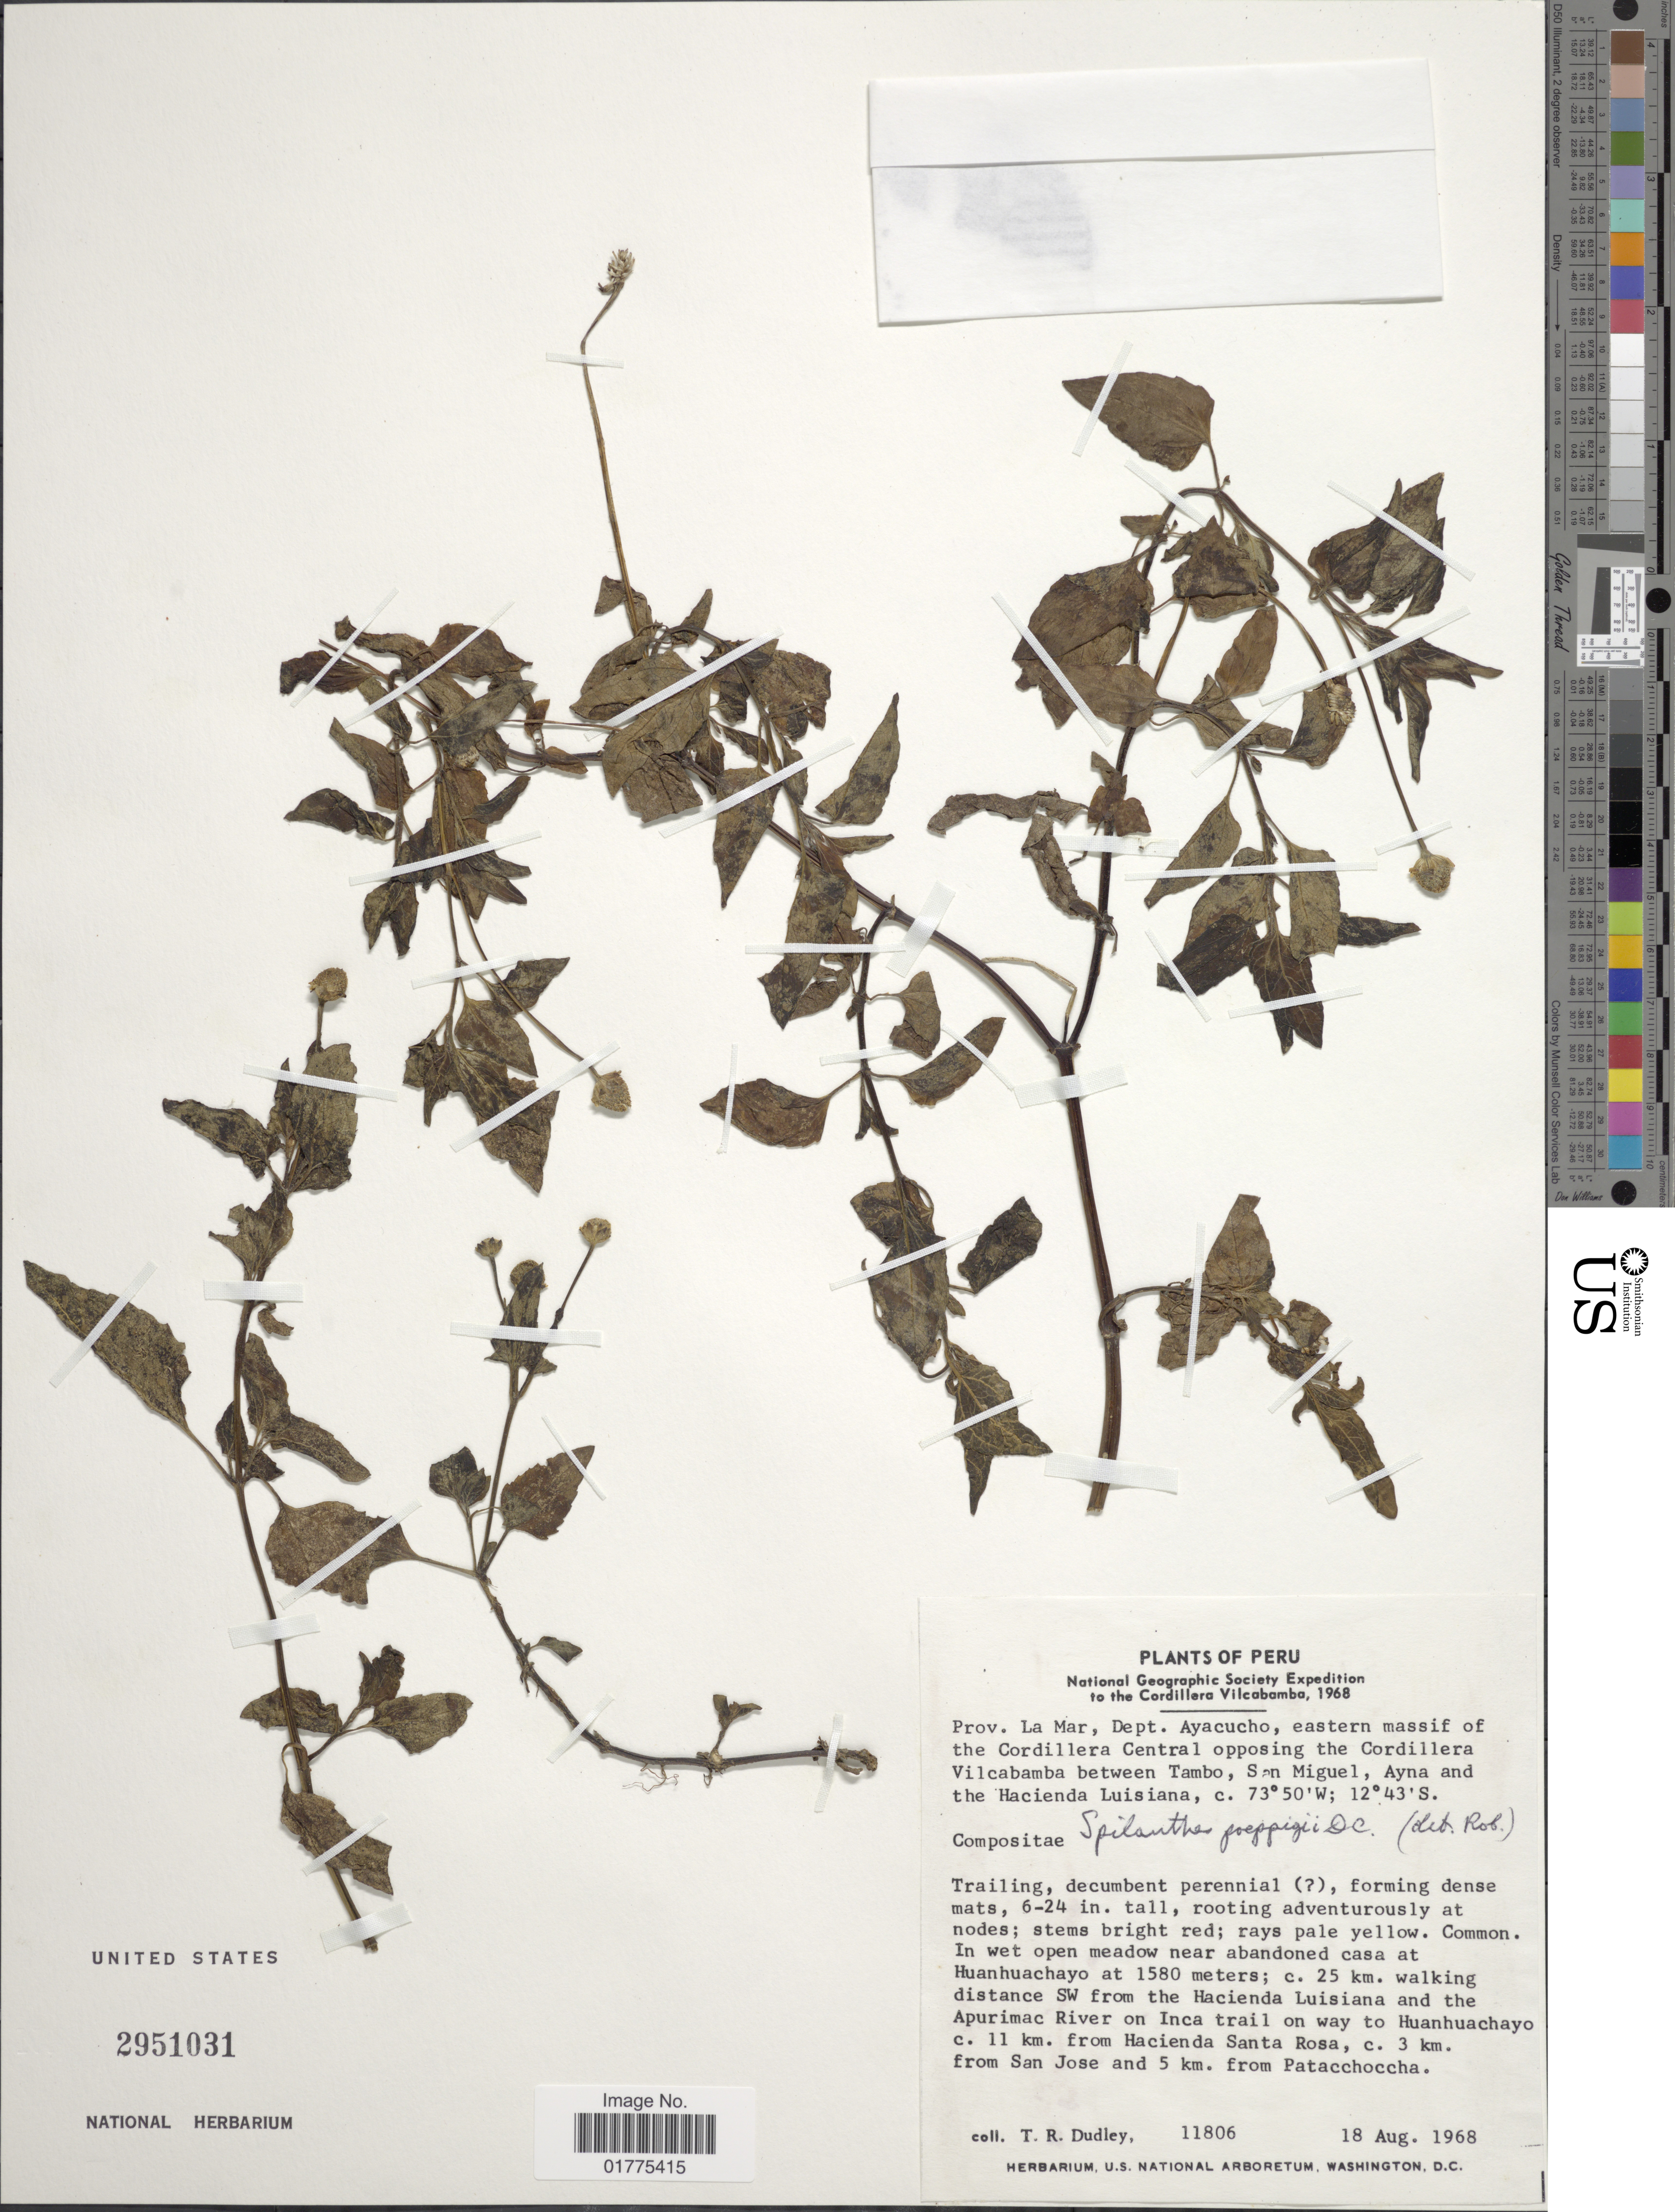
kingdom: Plantae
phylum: Tracheophyta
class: Magnoliopsida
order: Asterales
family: Asteraceae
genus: Acmella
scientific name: Acmella ciliata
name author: (Kunth) Cass.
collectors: T. R. Dudley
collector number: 11806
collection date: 1968-08-18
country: Peru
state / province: Ayacucho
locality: Prov. La Mar, Dept. Ayacucho, eastern massif of the Cordillera Central opposing the Cordillera Vilcabamba between Tambo, San Miquel, Ayna and the Hacienda Luisiana, near abandoned casa at Huanhuachayo, 25 km. walking distance SW from the Hacienda Luisiana and the Apurimac River on Inca trail on way to Huanhuachayo 11 km. from Hacienda Santa Rosa, 3 km from San Jose and 5 km. from Patacchoccha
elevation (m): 1580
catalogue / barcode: US 2951031